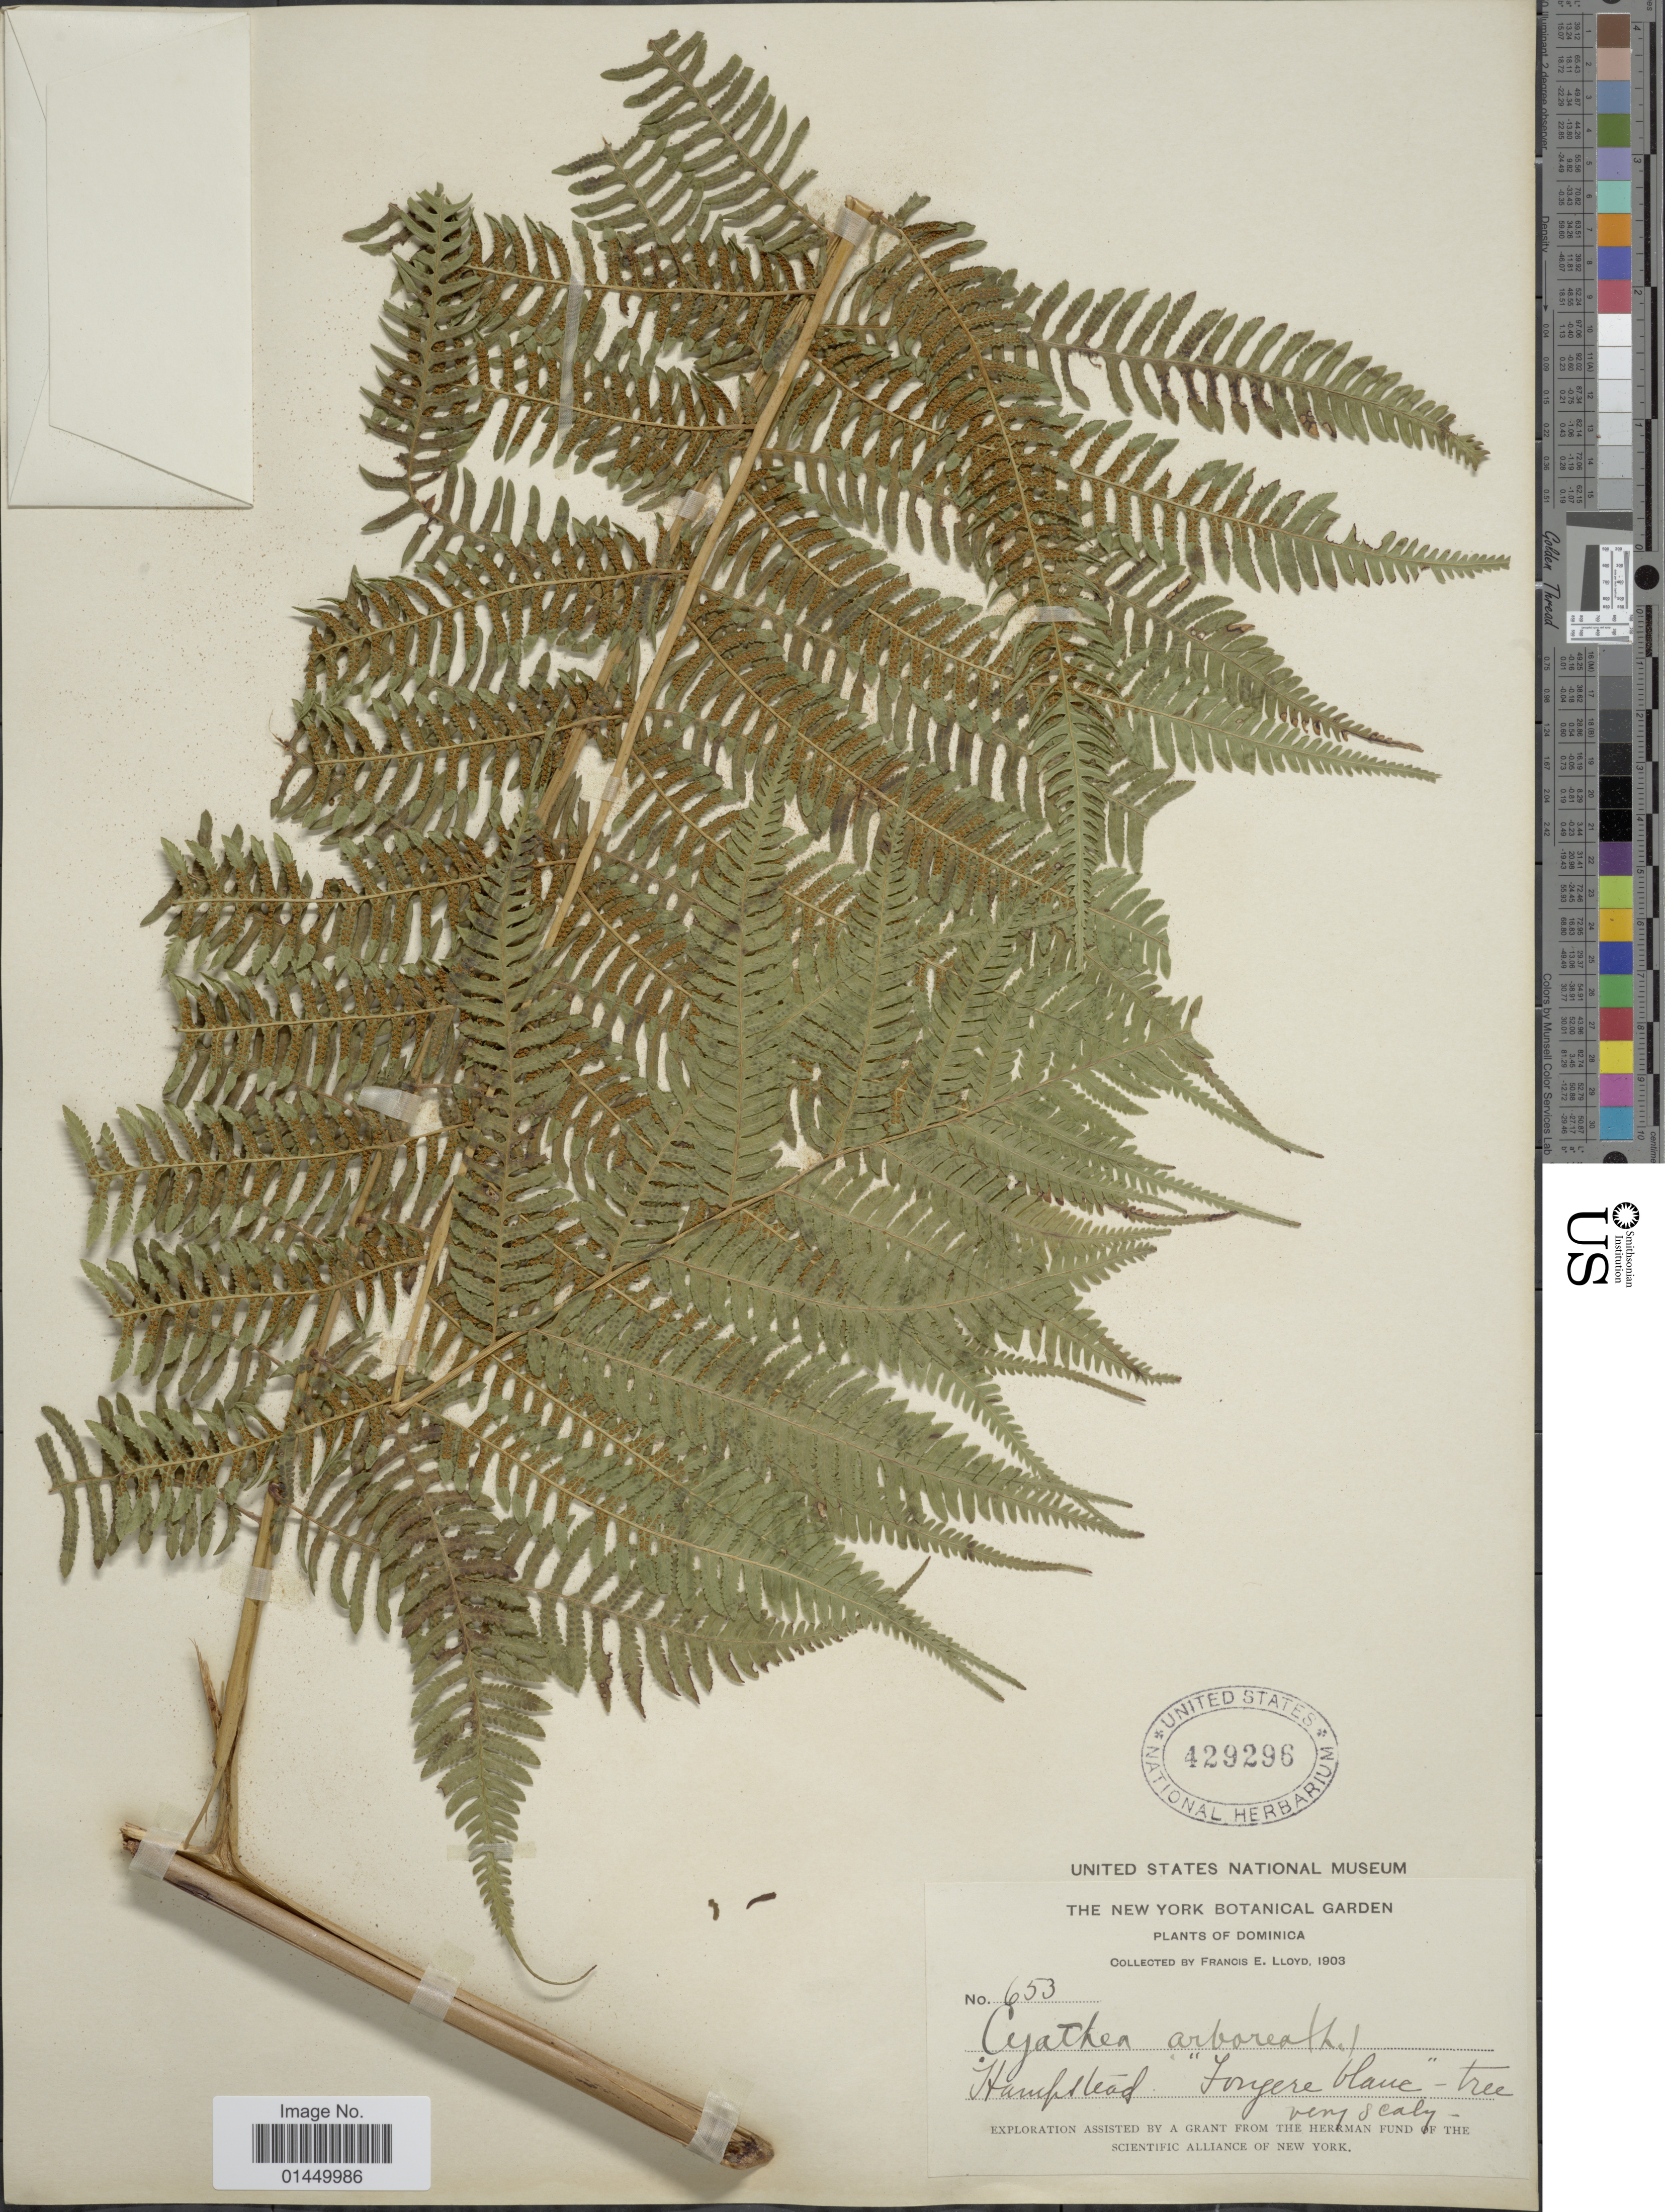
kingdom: Plantae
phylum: Tracheophyta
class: Polypodiopsida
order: Cyatheales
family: Cyatheaceae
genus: Cyathea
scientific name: Cyathea arborea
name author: (L.) Sm.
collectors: Lloyd, C. E.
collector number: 653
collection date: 1903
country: Dominica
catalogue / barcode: US 429296